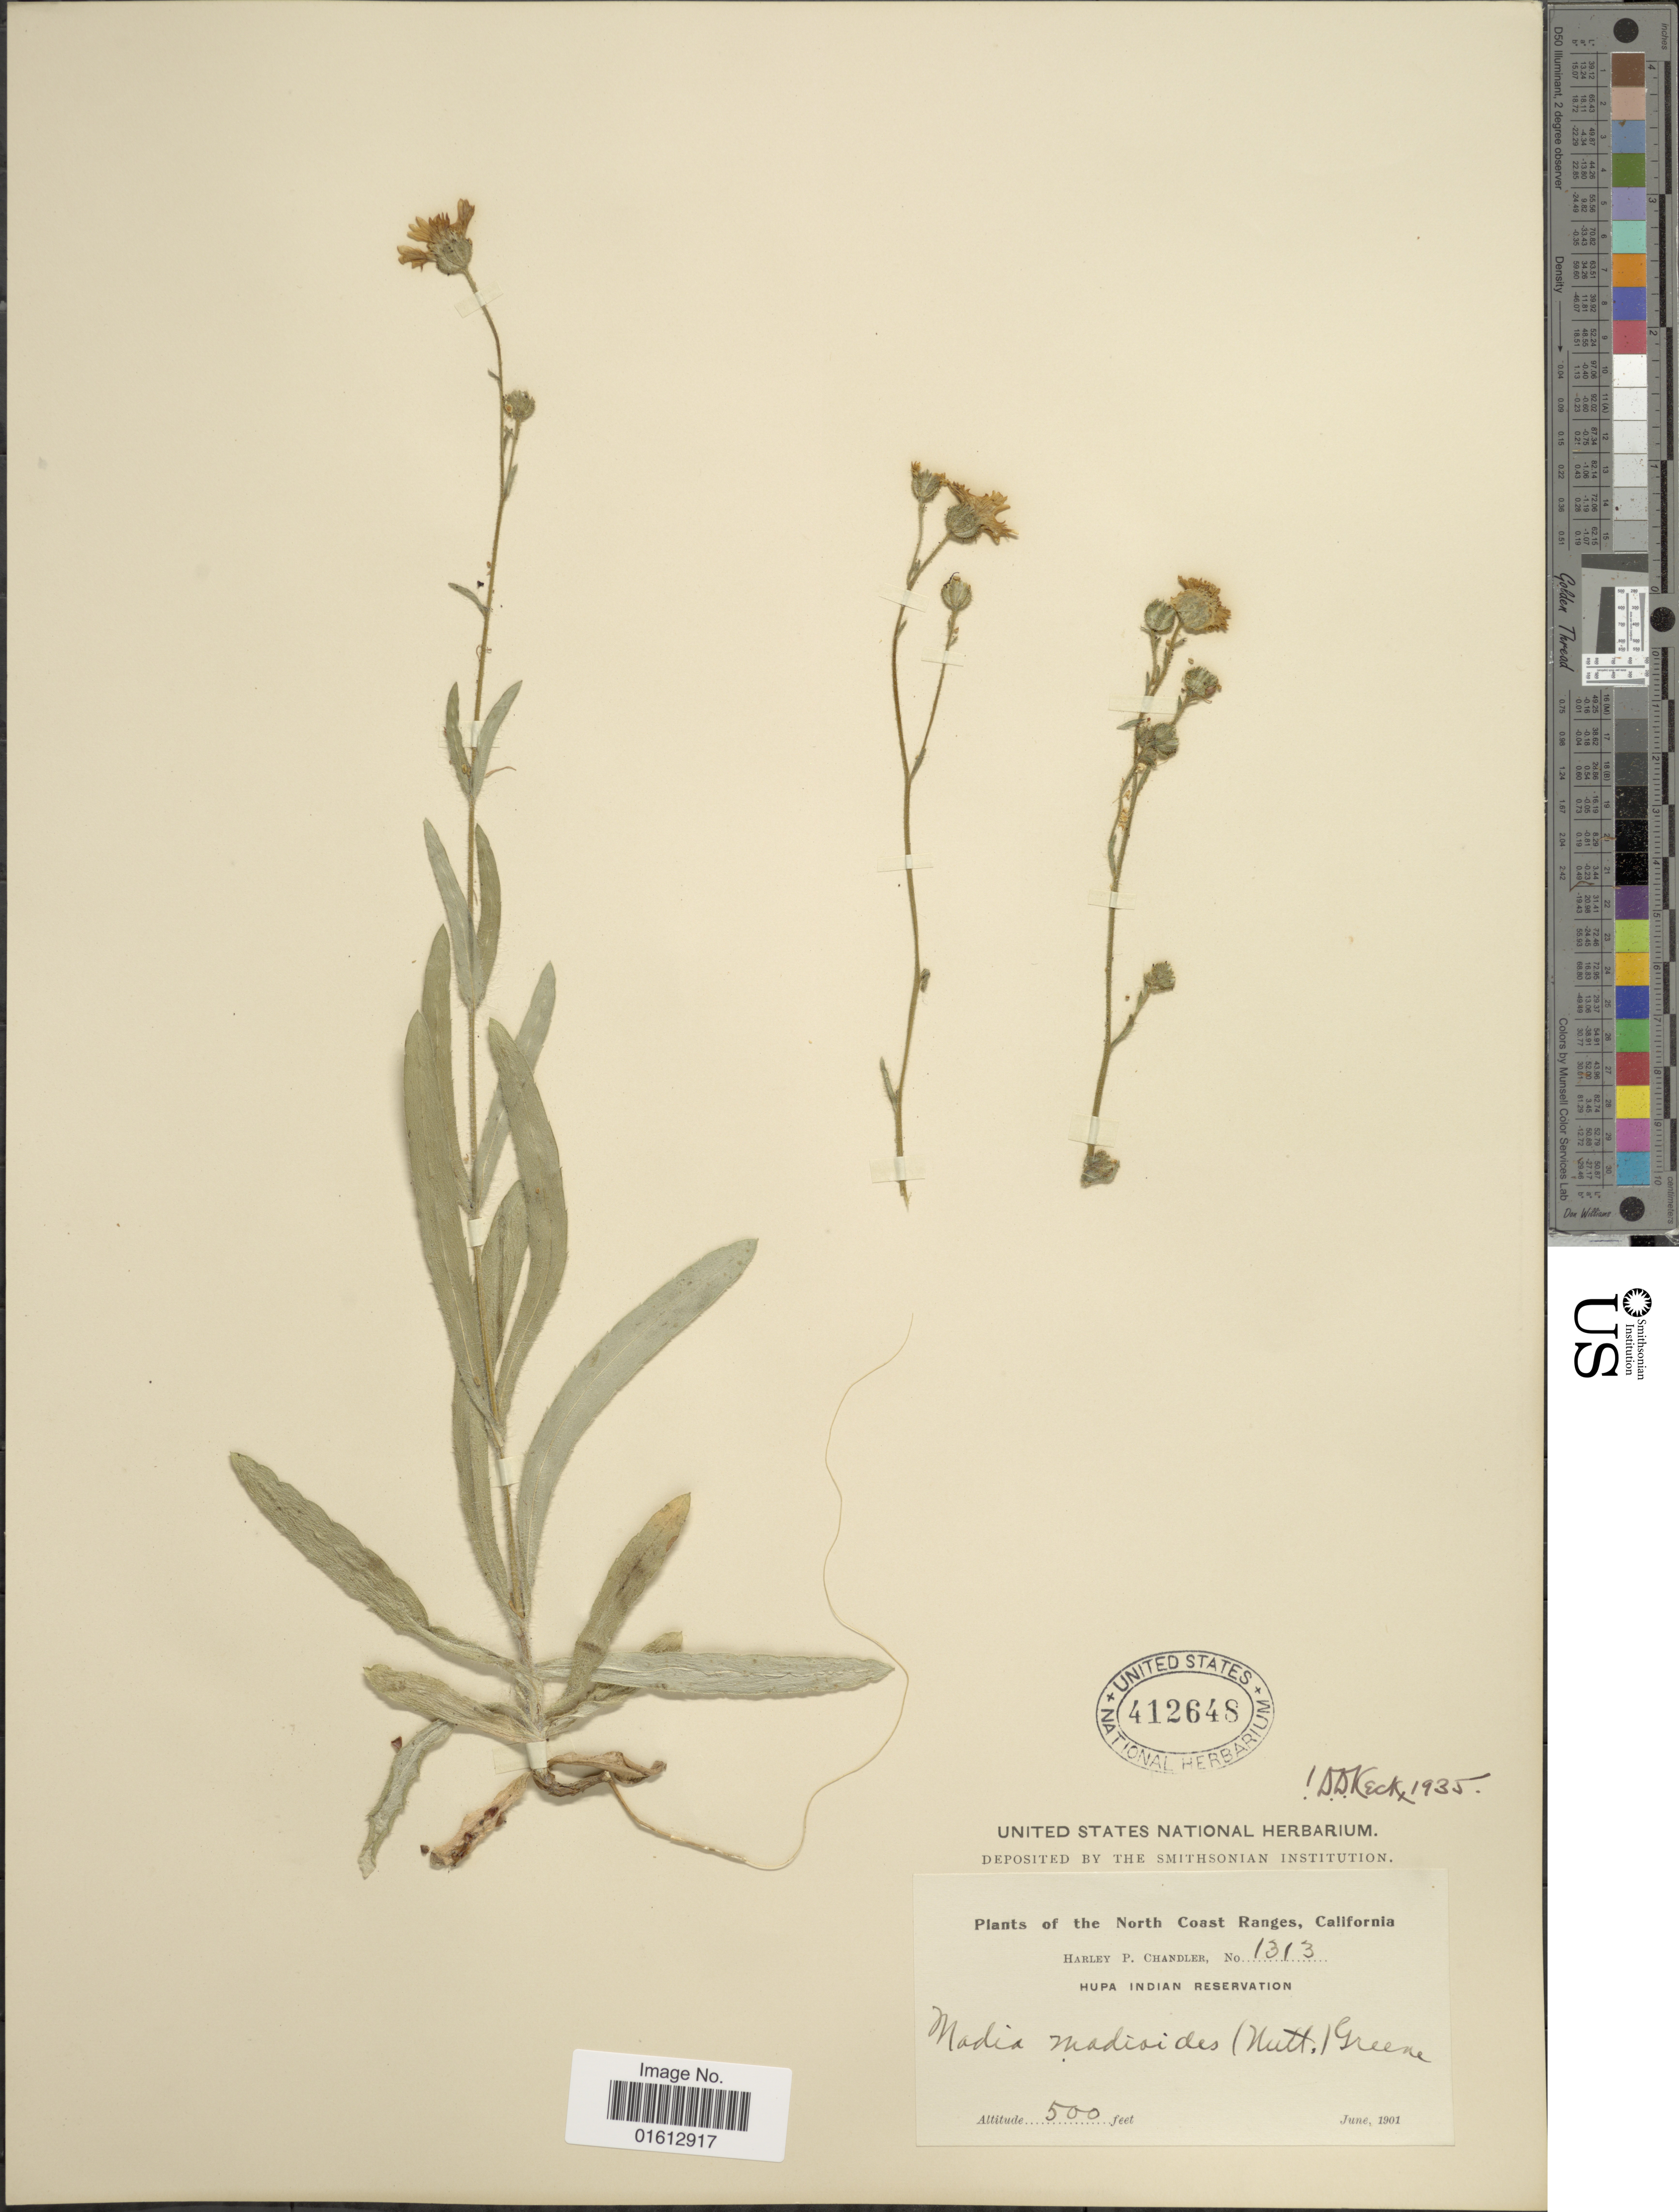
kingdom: Plantae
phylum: Tracheophyta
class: Magnoliopsida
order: Asterales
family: Asteraceae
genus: Madia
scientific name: Madia madioides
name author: (Nutt.) Greene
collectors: H. Chandler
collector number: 1313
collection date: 1901-06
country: United States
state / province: California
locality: North Coast Ranges, California, Hupa Indian Reservation.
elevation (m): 152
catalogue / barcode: US 412648